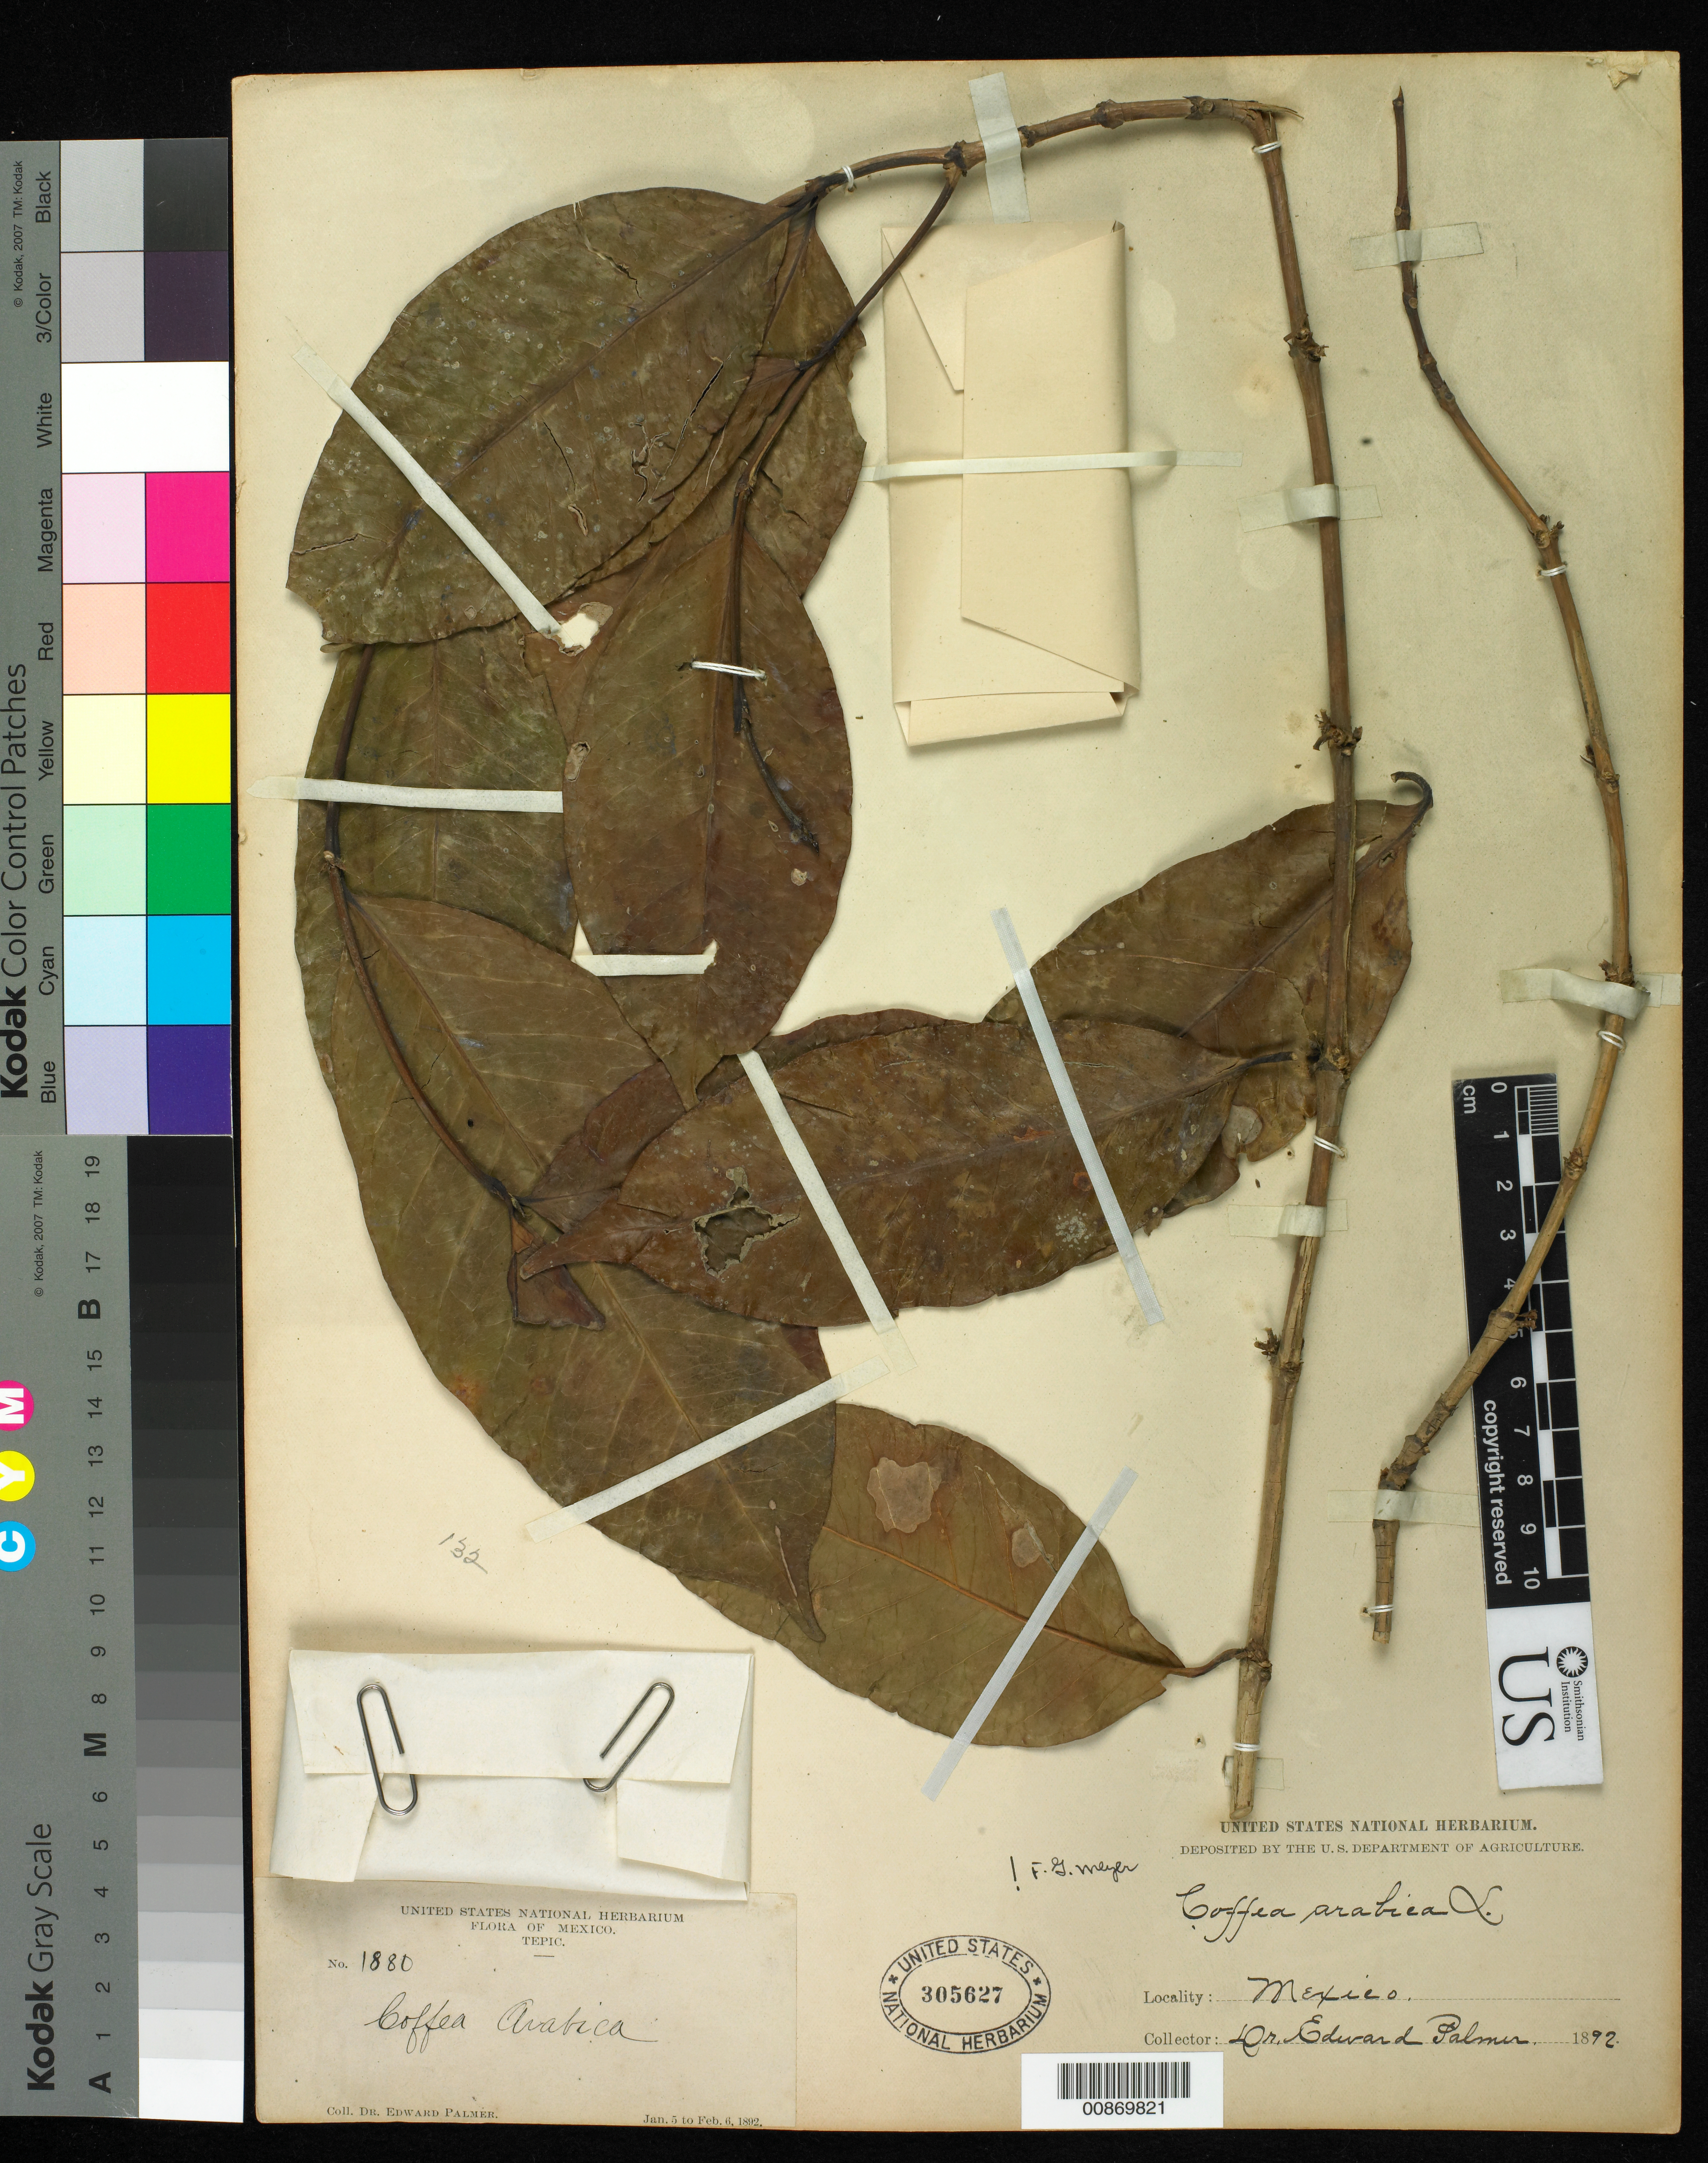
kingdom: Plantae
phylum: Tracheophyta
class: Magnoliopsida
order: Gentianales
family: Rubiaceae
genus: Coffea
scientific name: Coffea arabica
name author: L.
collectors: E. Palmer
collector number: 1880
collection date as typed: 05 Jan 1892 to 06 Feb 1892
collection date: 1892-01-05/1892-02-06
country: Mexico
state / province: Nayarit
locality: Tepic, Nayarit.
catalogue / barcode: US 305627